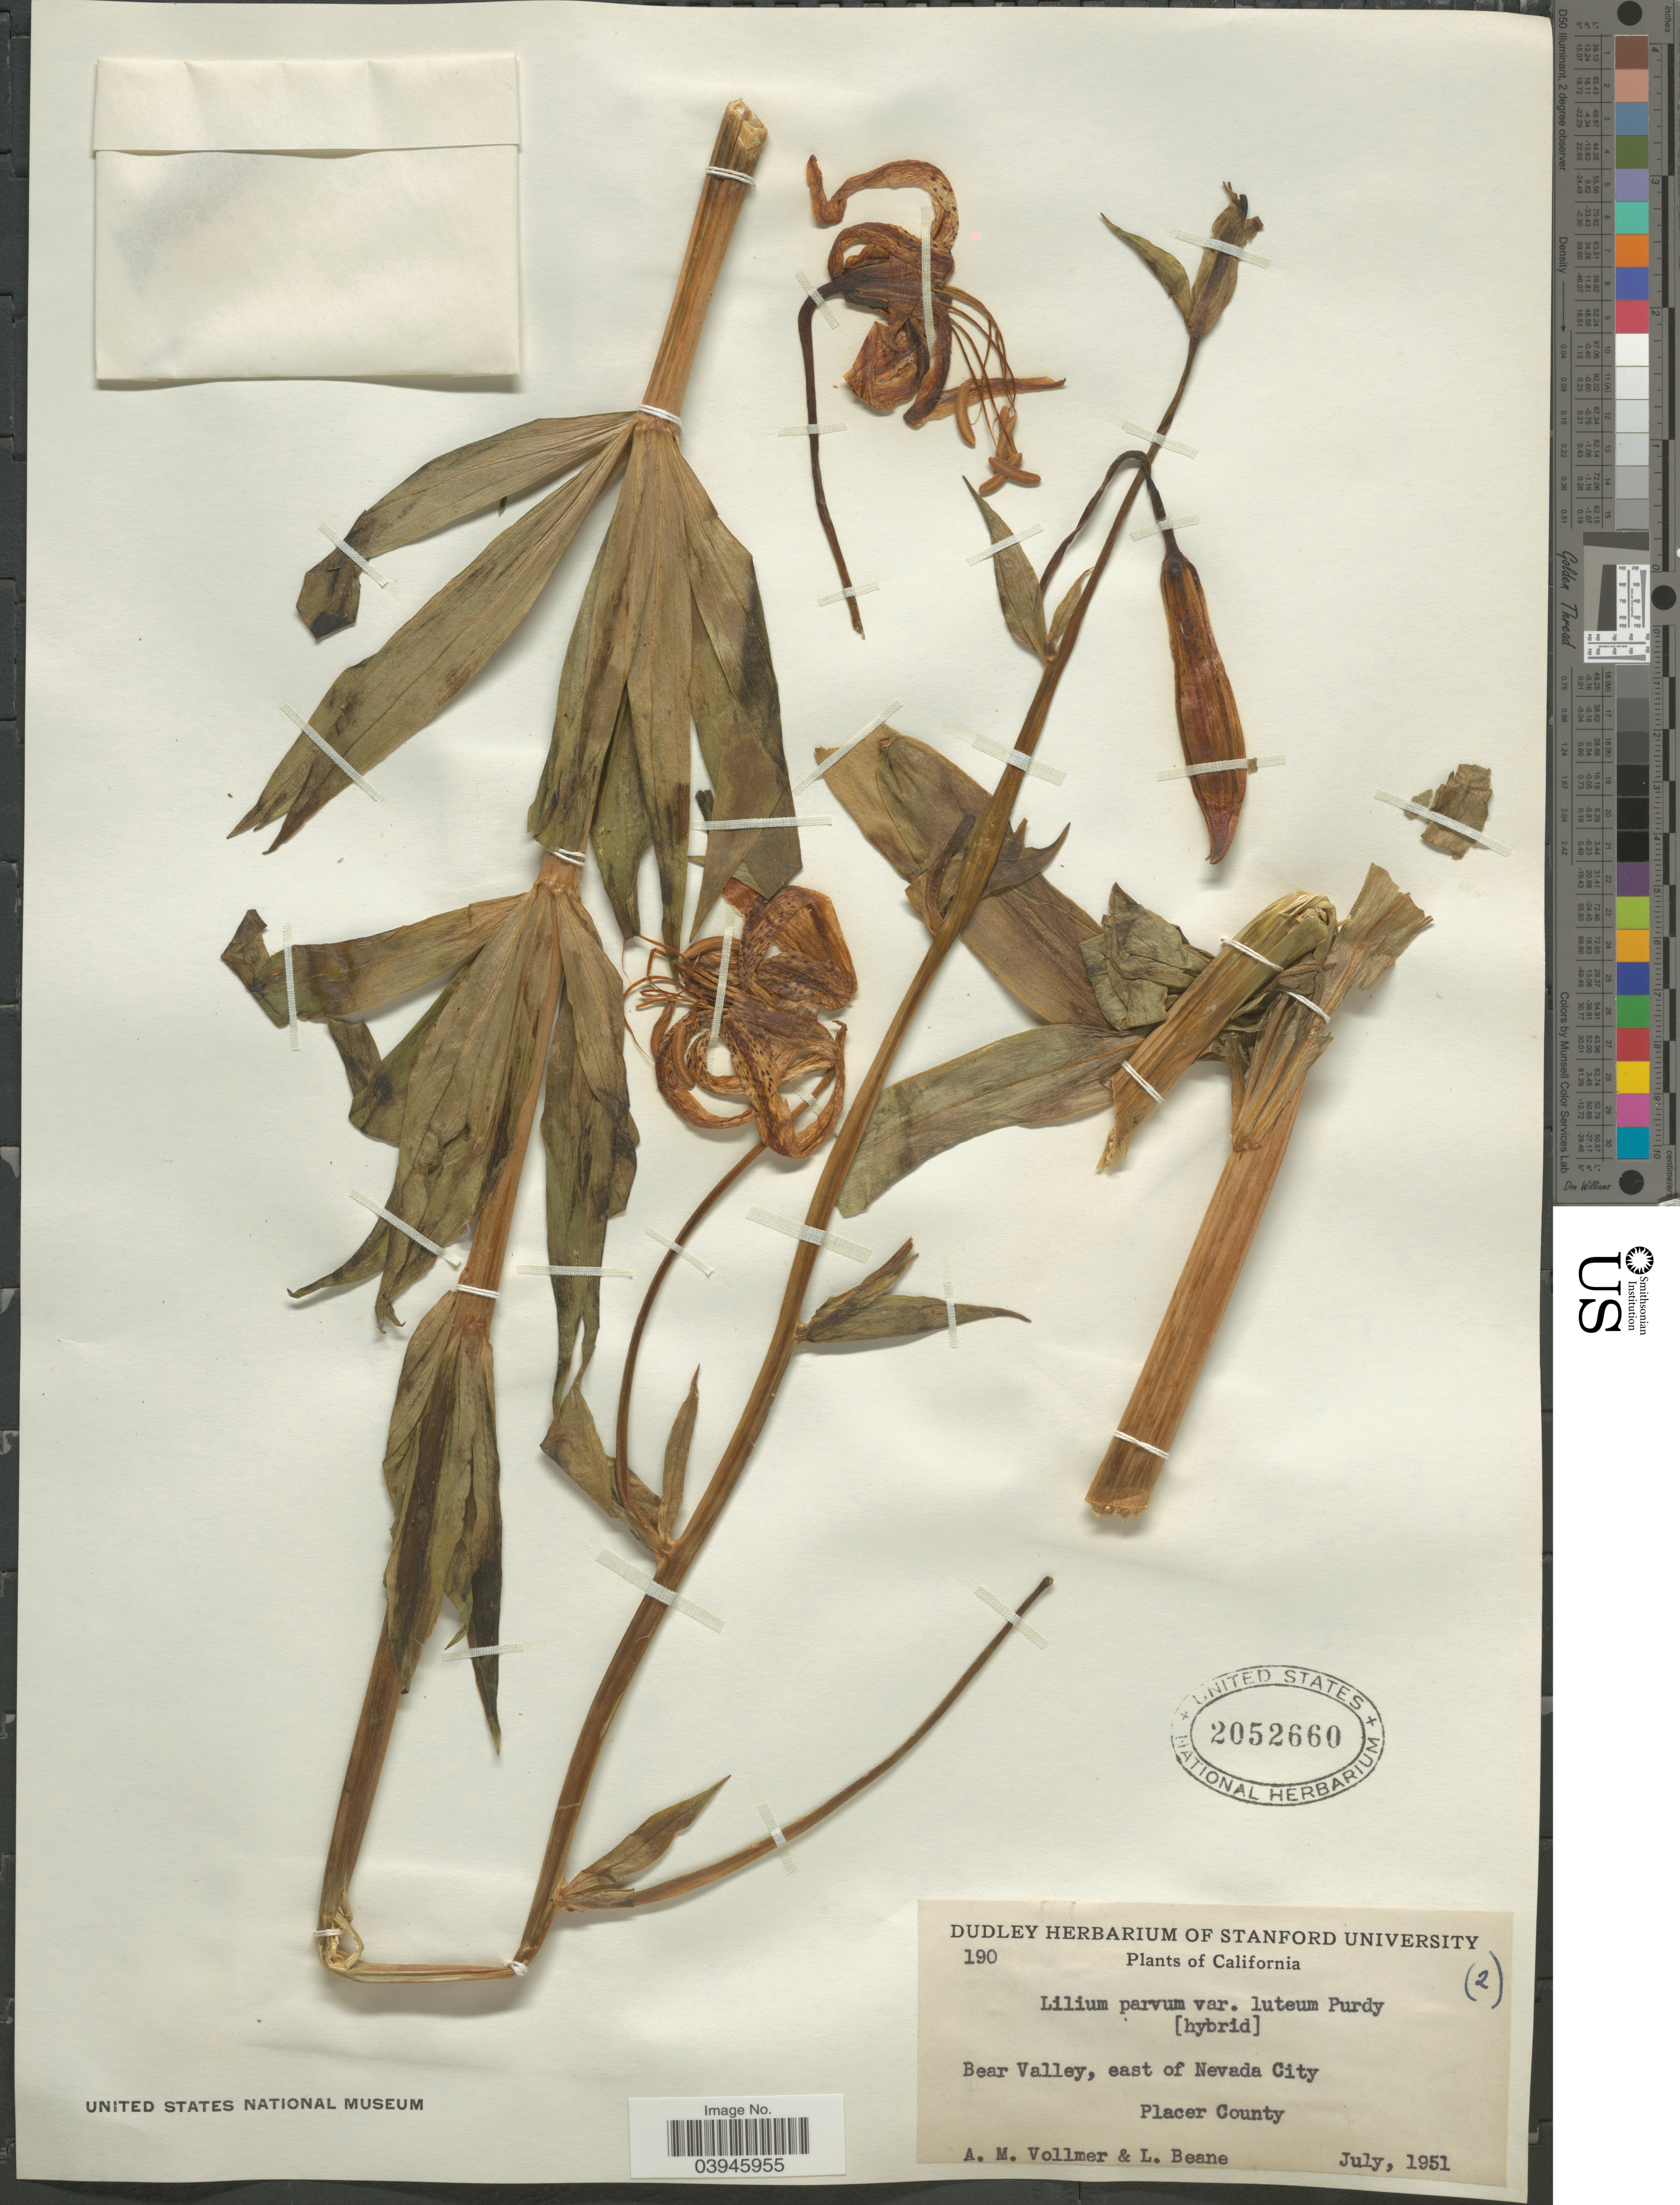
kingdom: Plantae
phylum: Tracheophyta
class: Liliopsida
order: Liliales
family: Liliaceae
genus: Lilium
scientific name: Lilium pardalinum subsp. pardalinum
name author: Kellogg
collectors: A. Vollmer & L. Beane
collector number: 190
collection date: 1951-07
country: United States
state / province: California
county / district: Placer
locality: Bear Valley, east of Nevada City. Placer County.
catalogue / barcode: US 2052660